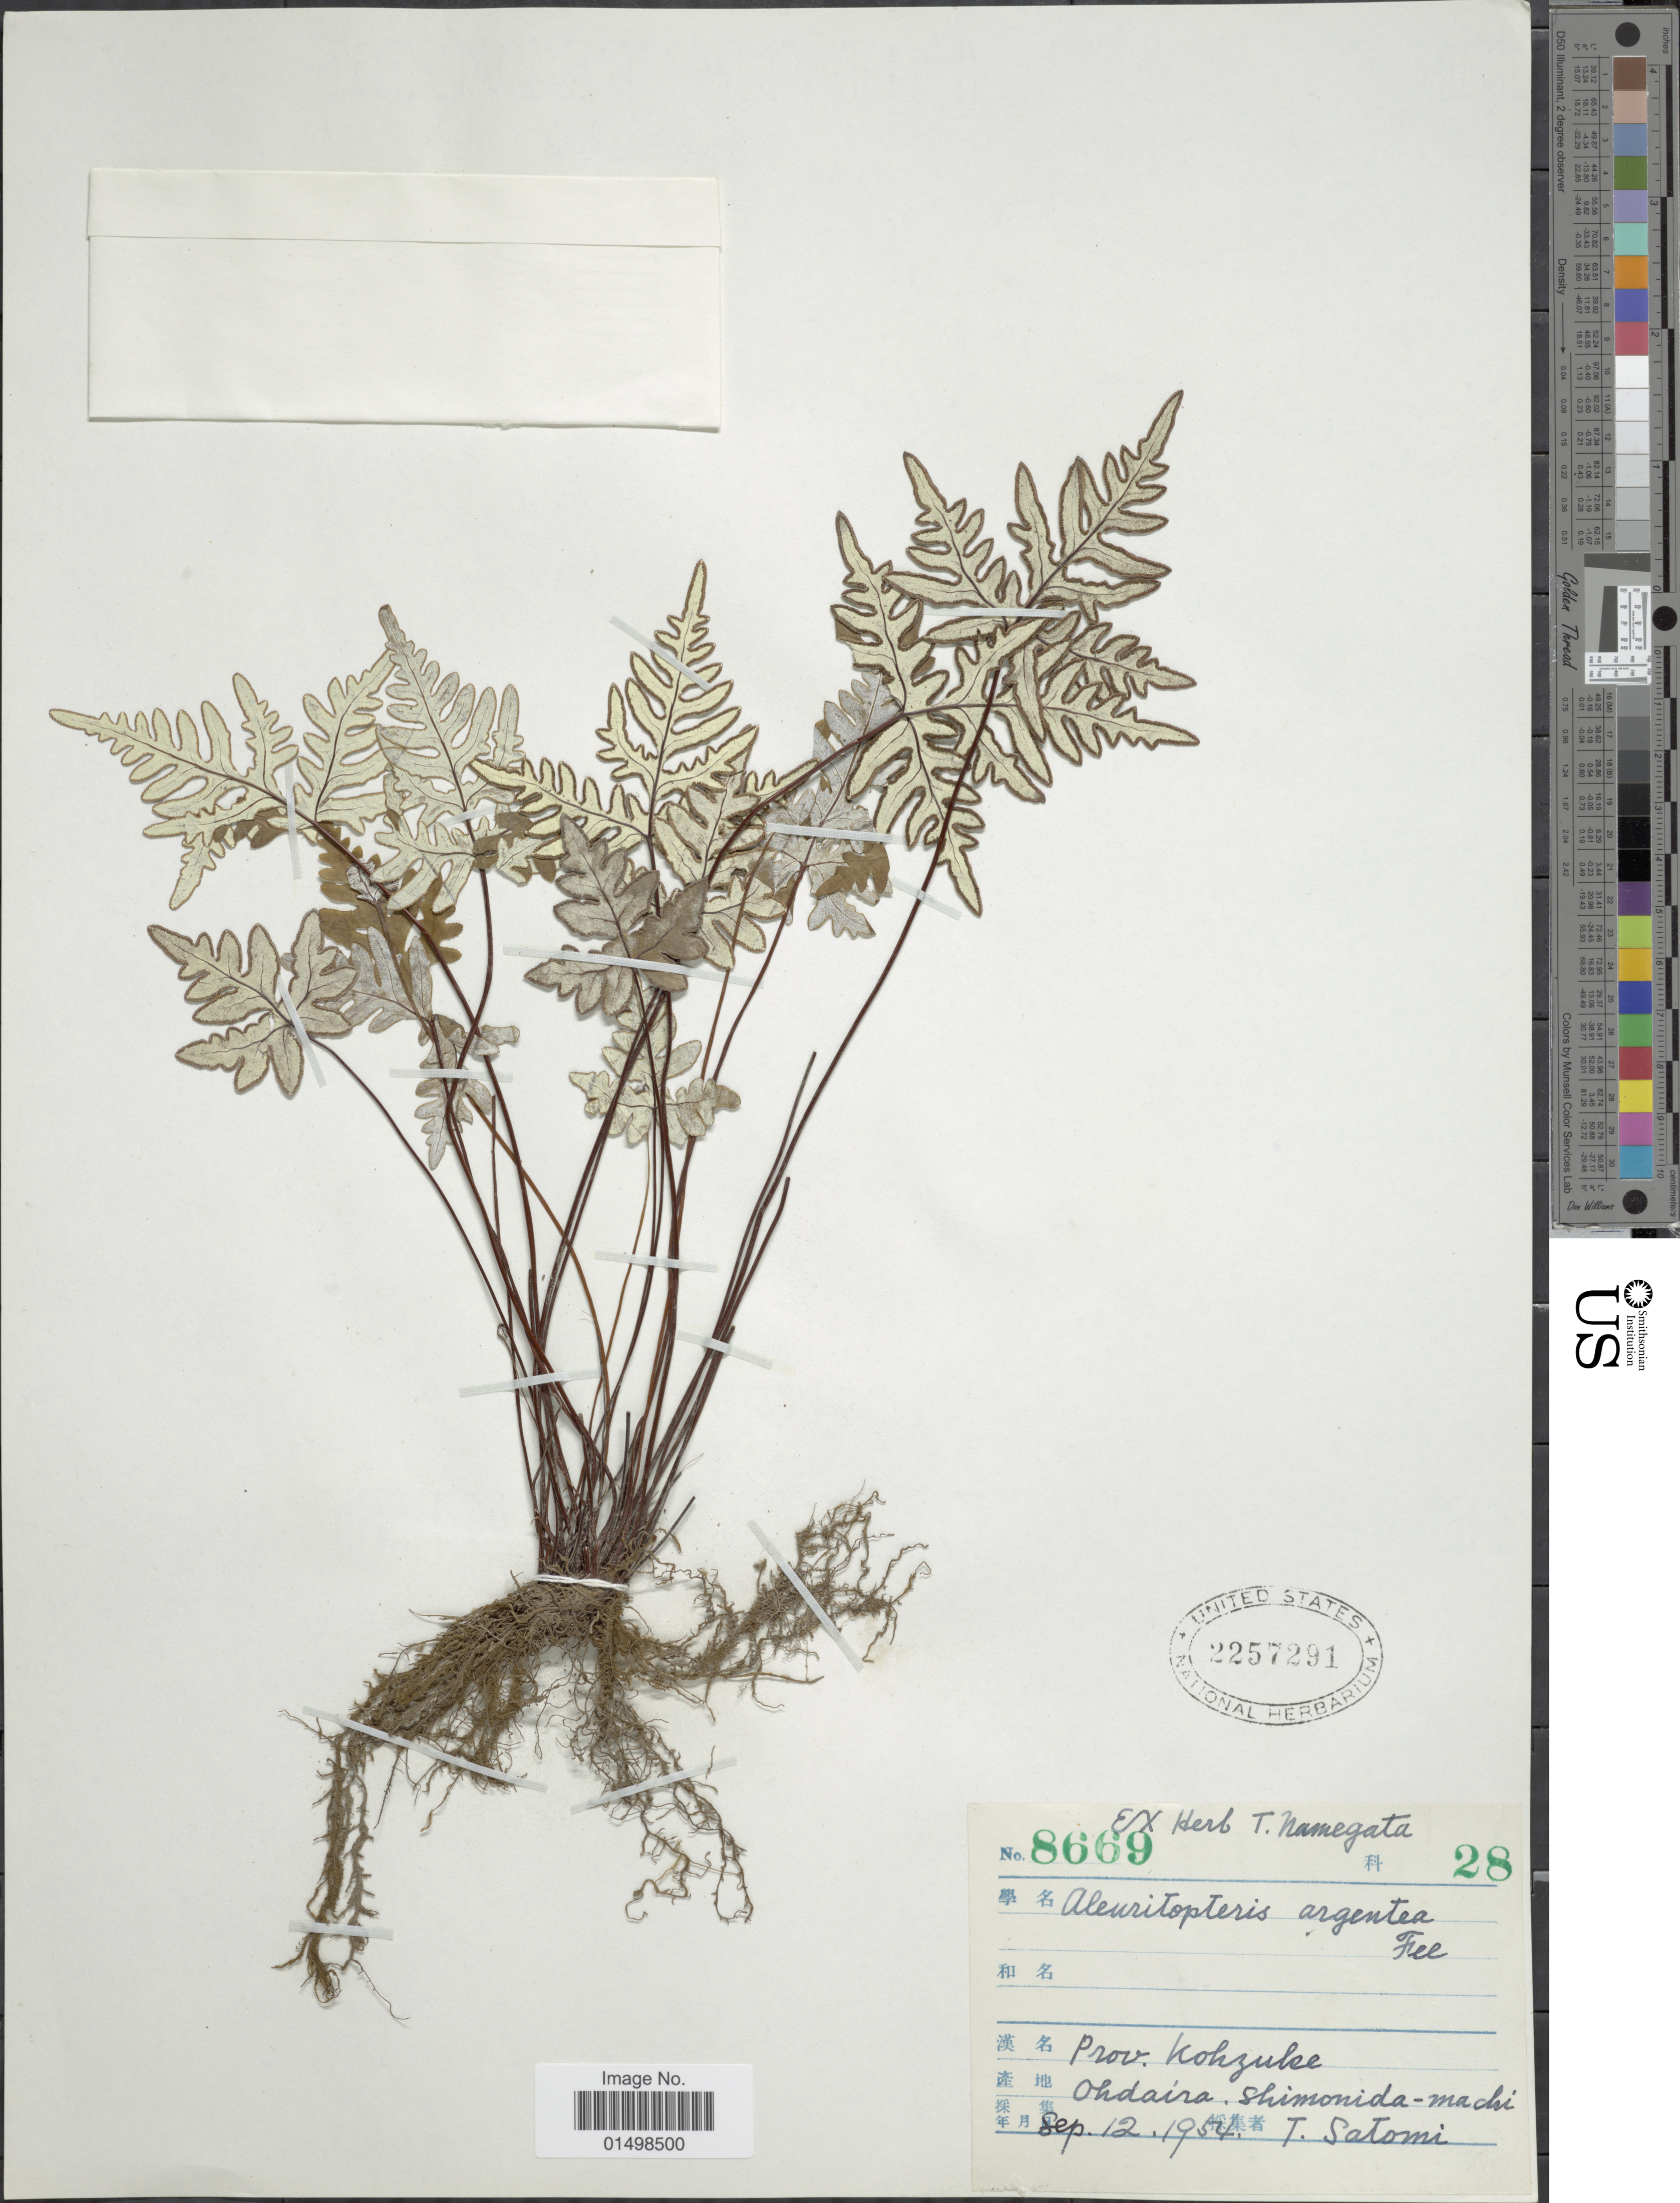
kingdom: Plantae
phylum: Tracheophyta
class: Polypodiopsida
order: Polypodiales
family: Pteridaceae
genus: Aleuritopteris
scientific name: Aleuritopteris argentea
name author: (S.G. Gmel.) Fée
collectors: T. Satomi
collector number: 8669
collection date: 1954-09-12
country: Japan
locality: Prov. Kohzuke. Ohdaira. Shimonida-machi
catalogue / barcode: US 2257291